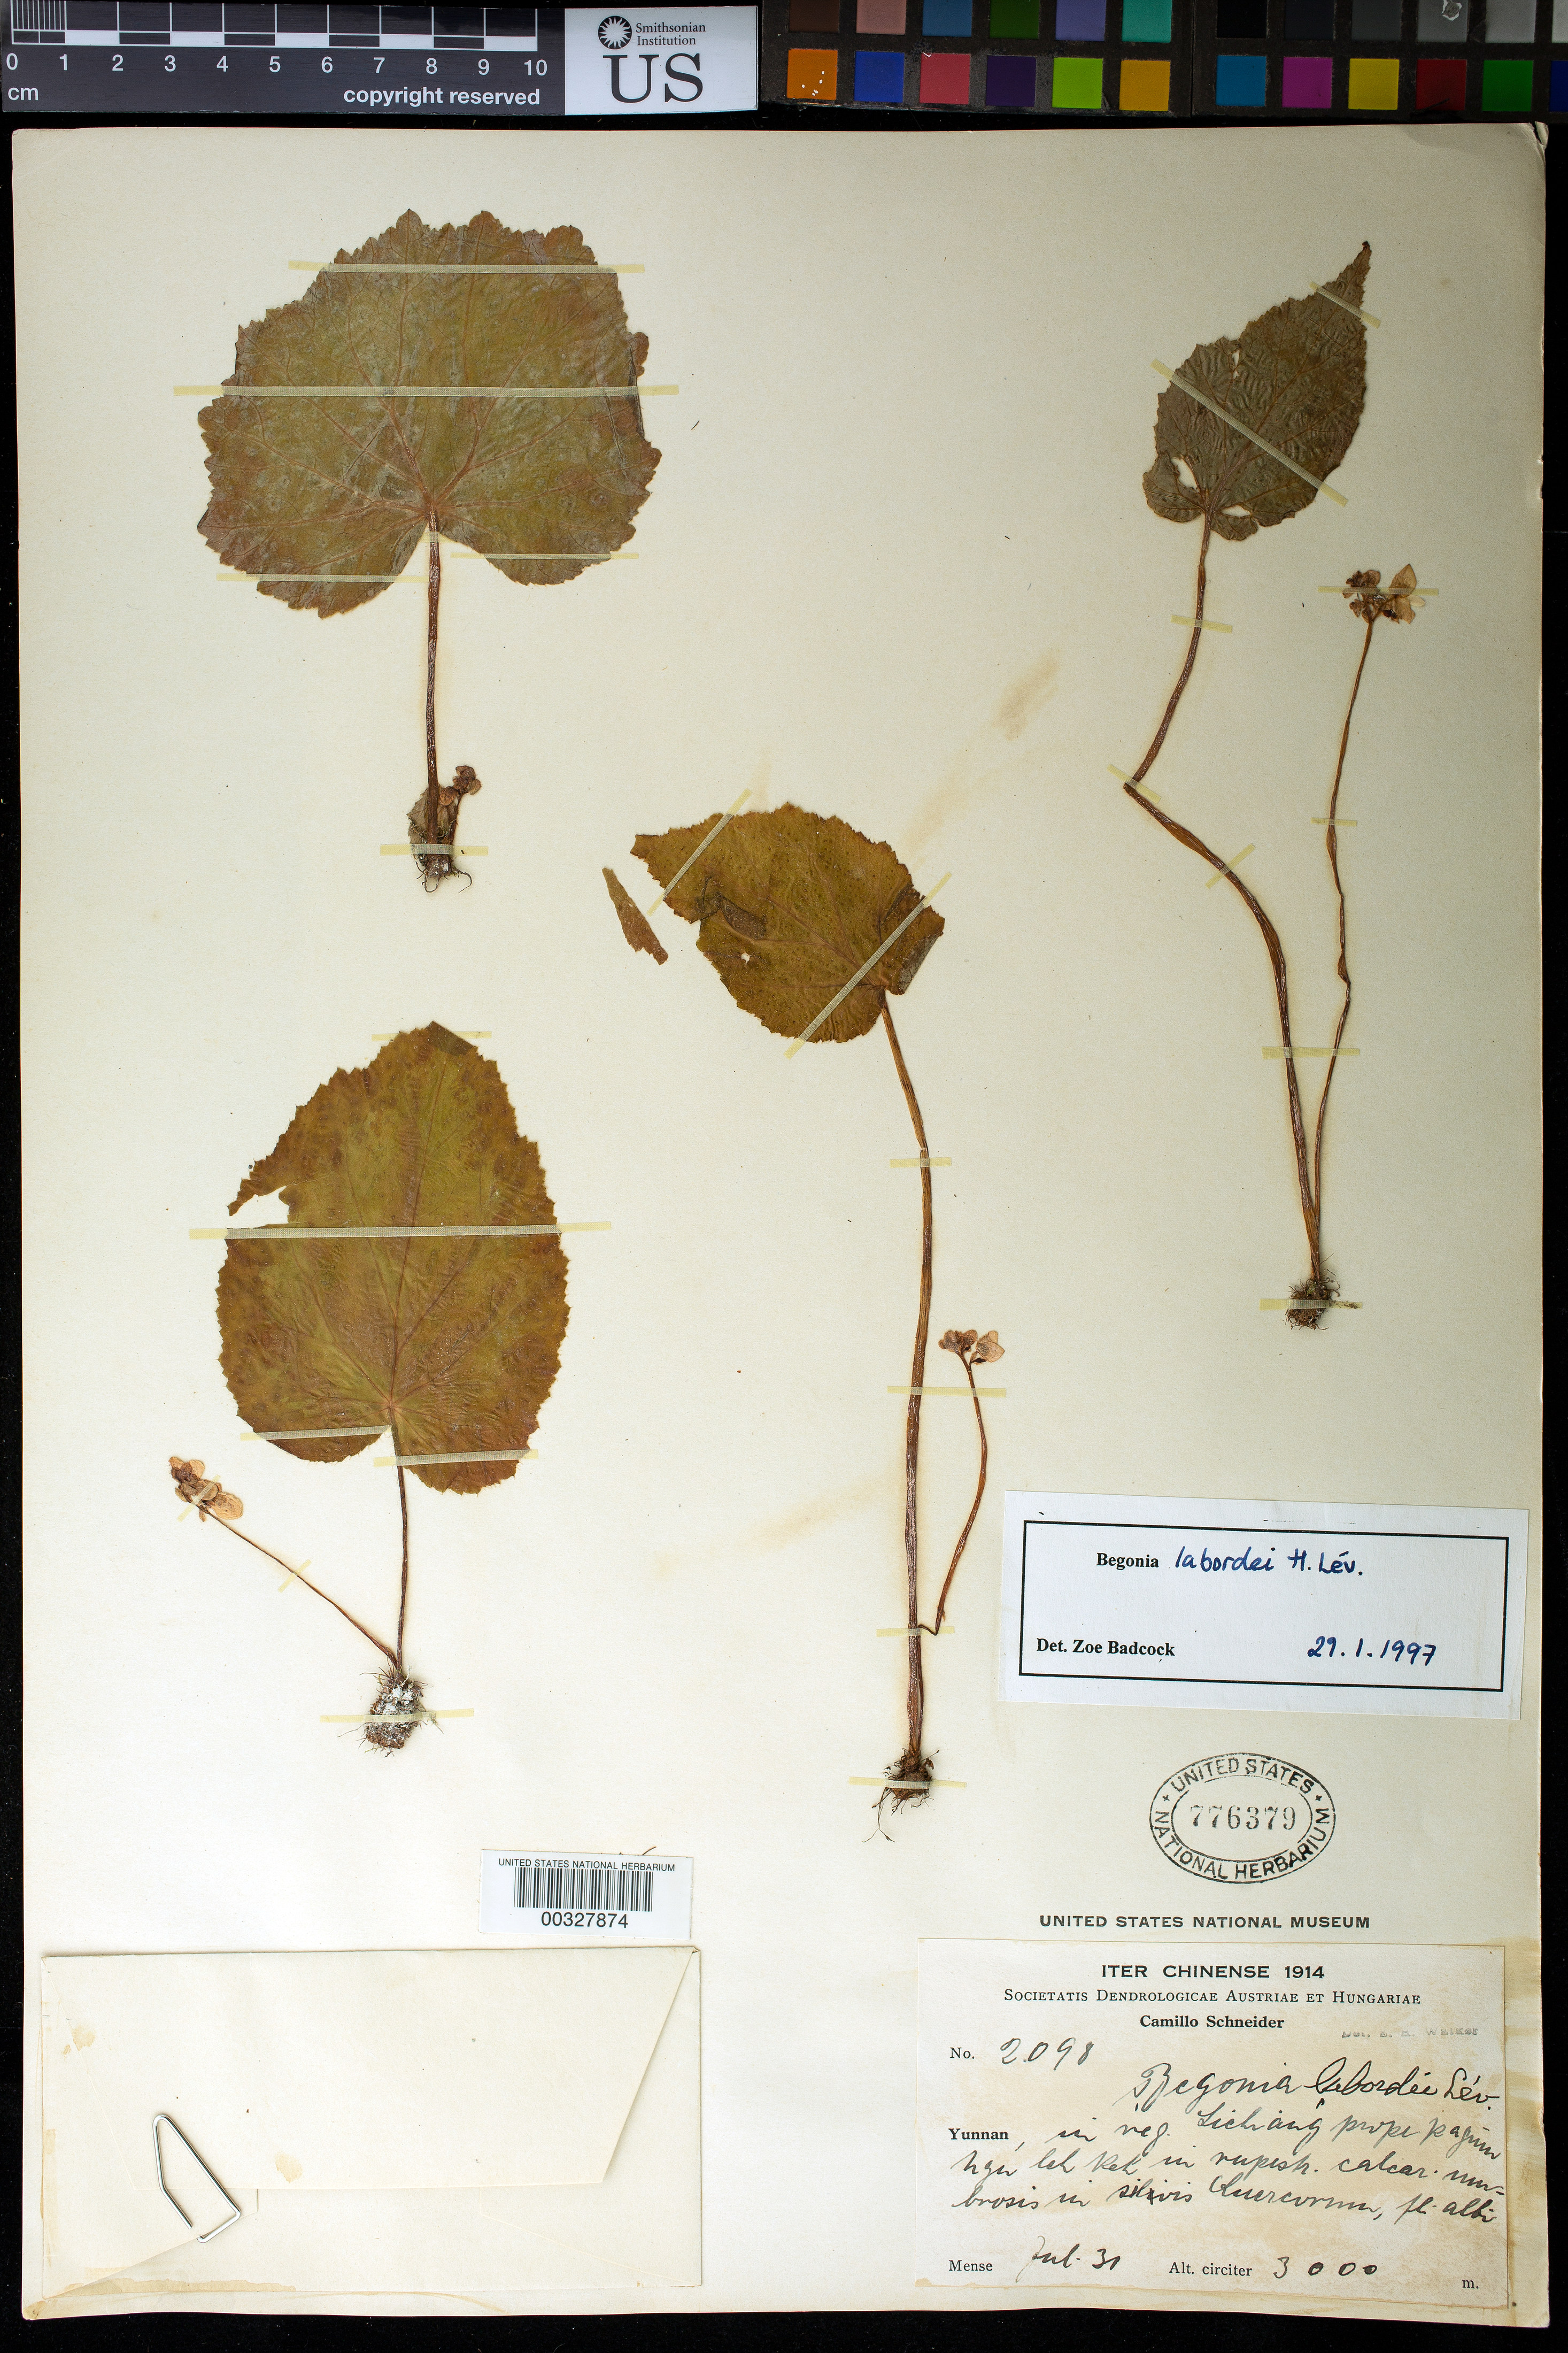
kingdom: Plantae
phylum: Tracheophyta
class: Magnoliopsida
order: Cucurbitales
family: Begoniaceae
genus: Begonia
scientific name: Begonia labordei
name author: H. Lév.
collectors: C. K. Schneider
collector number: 2098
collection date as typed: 31 Jul 1914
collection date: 1914-07-31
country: China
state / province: Yunnan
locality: Lichiang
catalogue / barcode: US 776379